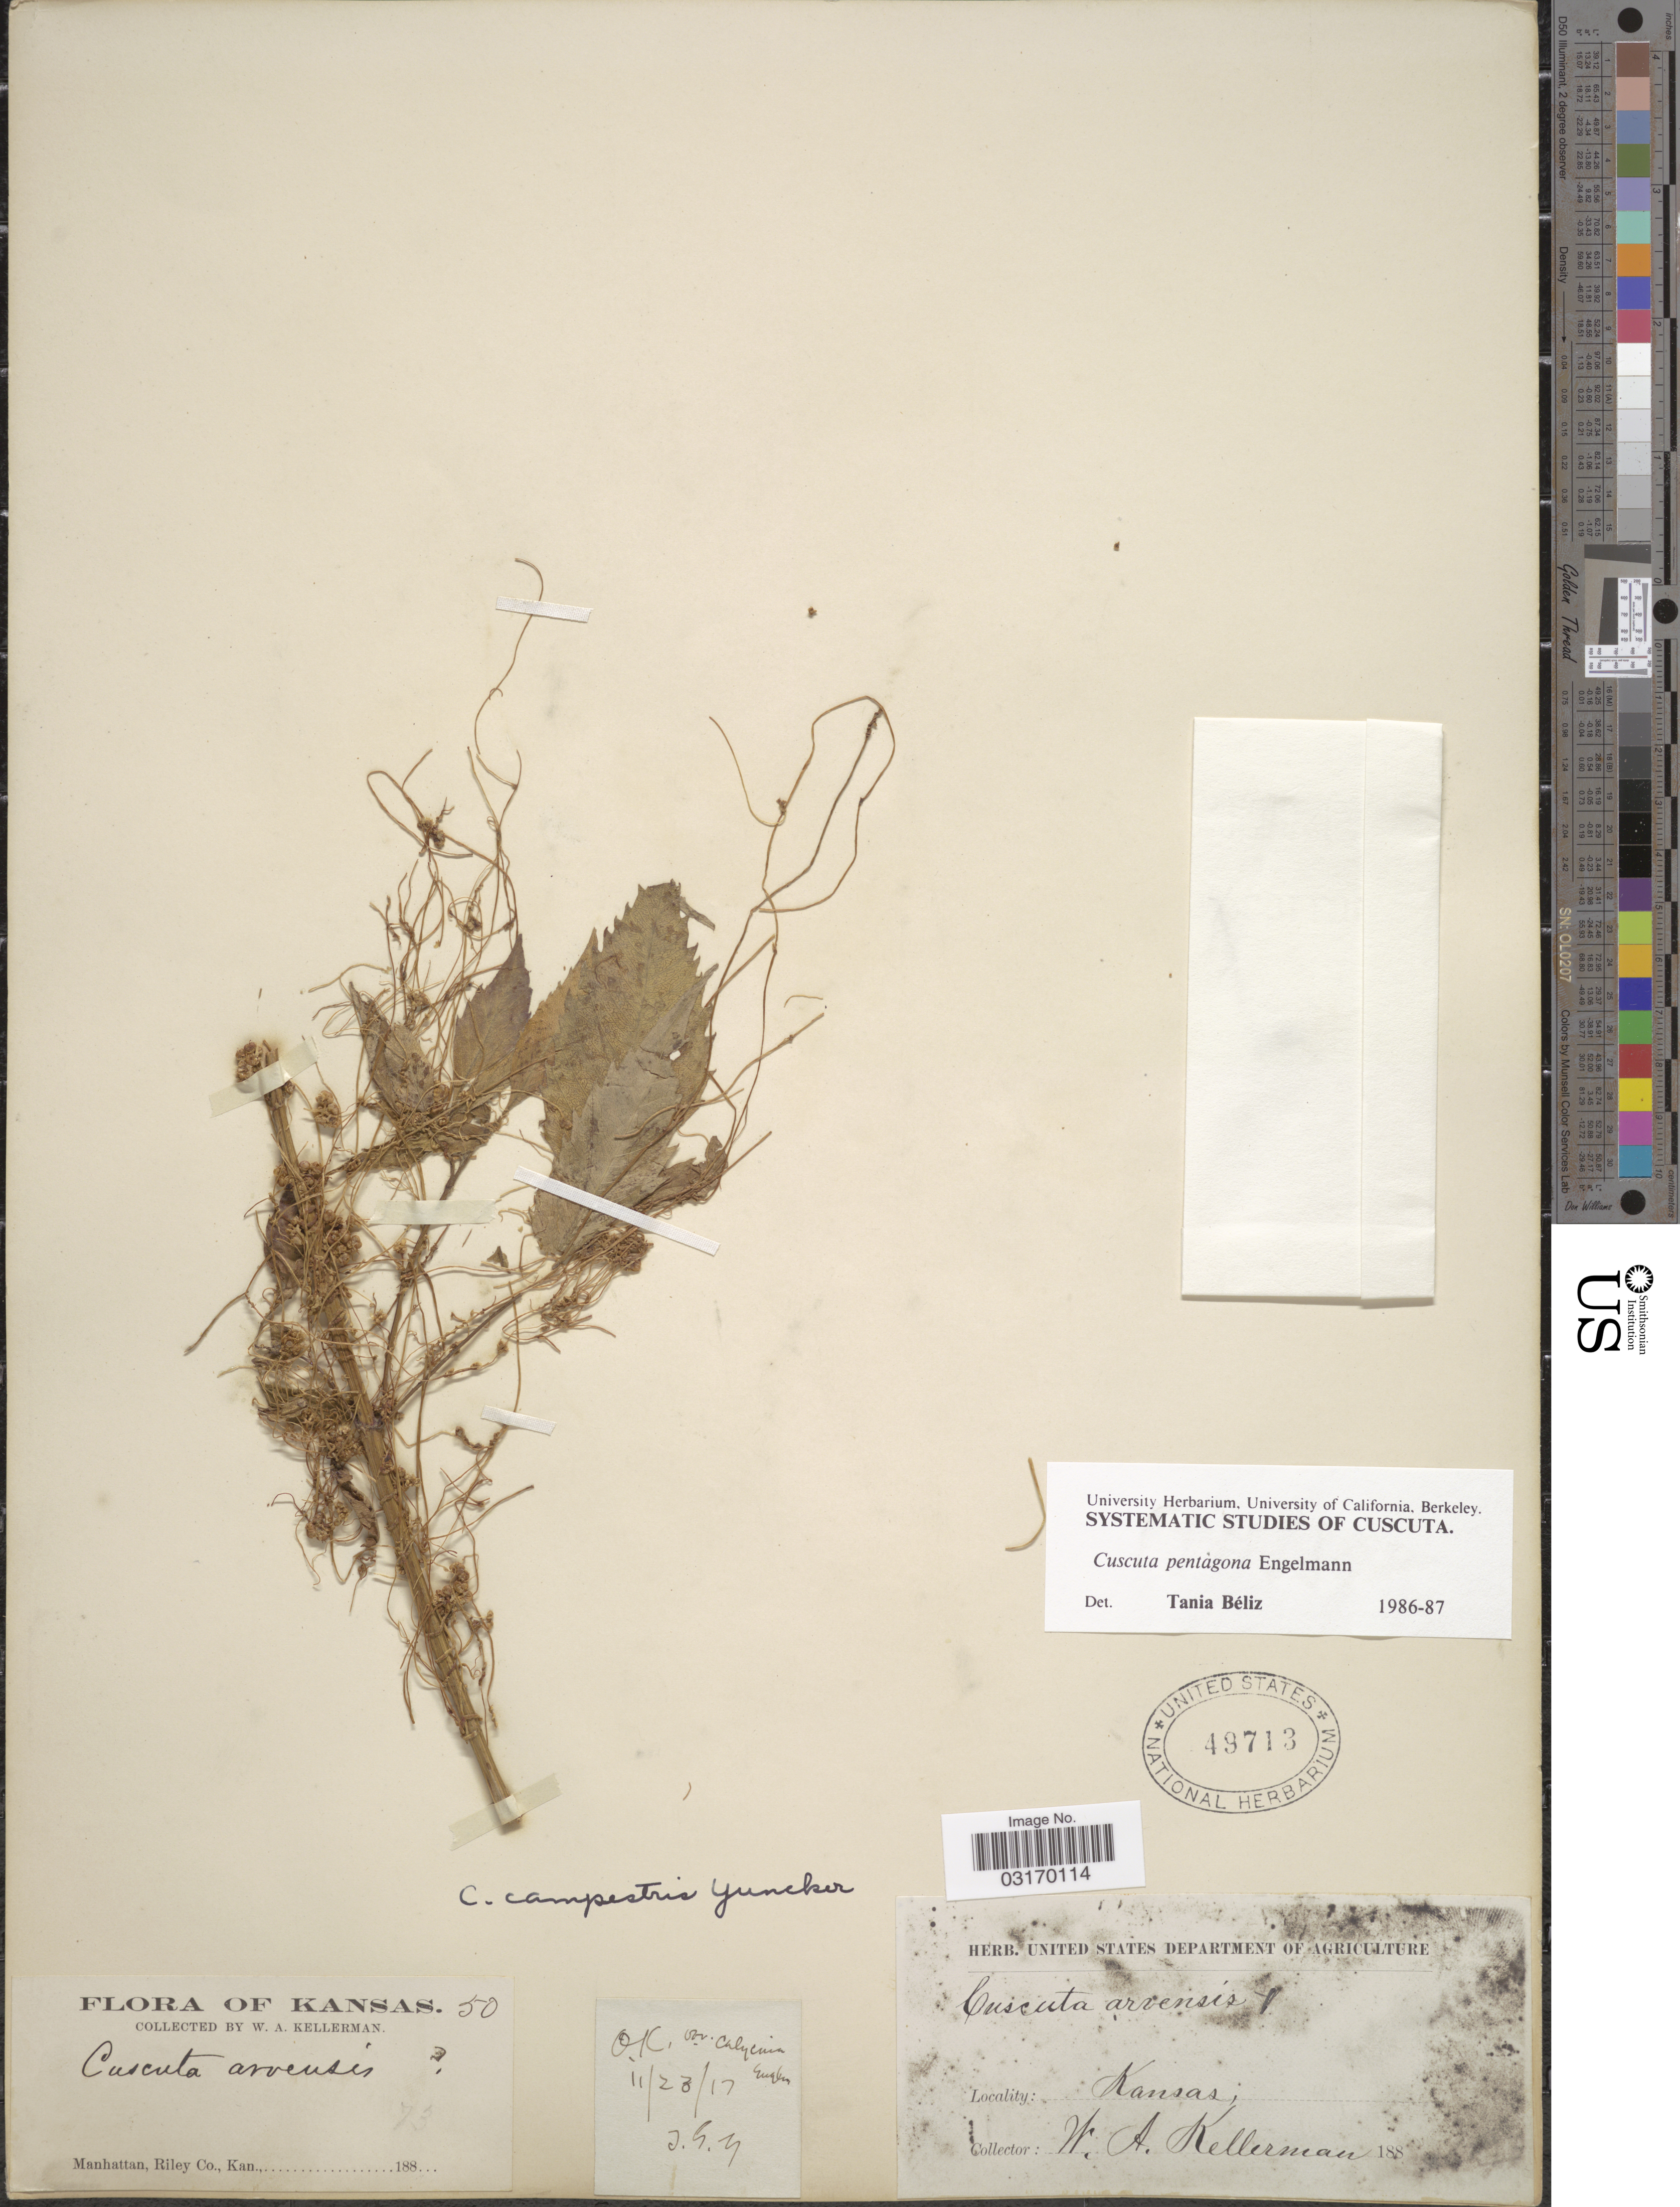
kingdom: Plantae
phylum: Tracheophyta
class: Magnoliopsida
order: Solanales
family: Convolvulaceae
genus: Cuscuta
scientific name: Cuscuta pentagona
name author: Engelm.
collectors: W. Kellerman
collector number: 50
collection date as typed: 188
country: United States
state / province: Kansas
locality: Manhattan, Riley Co.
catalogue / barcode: US 49713